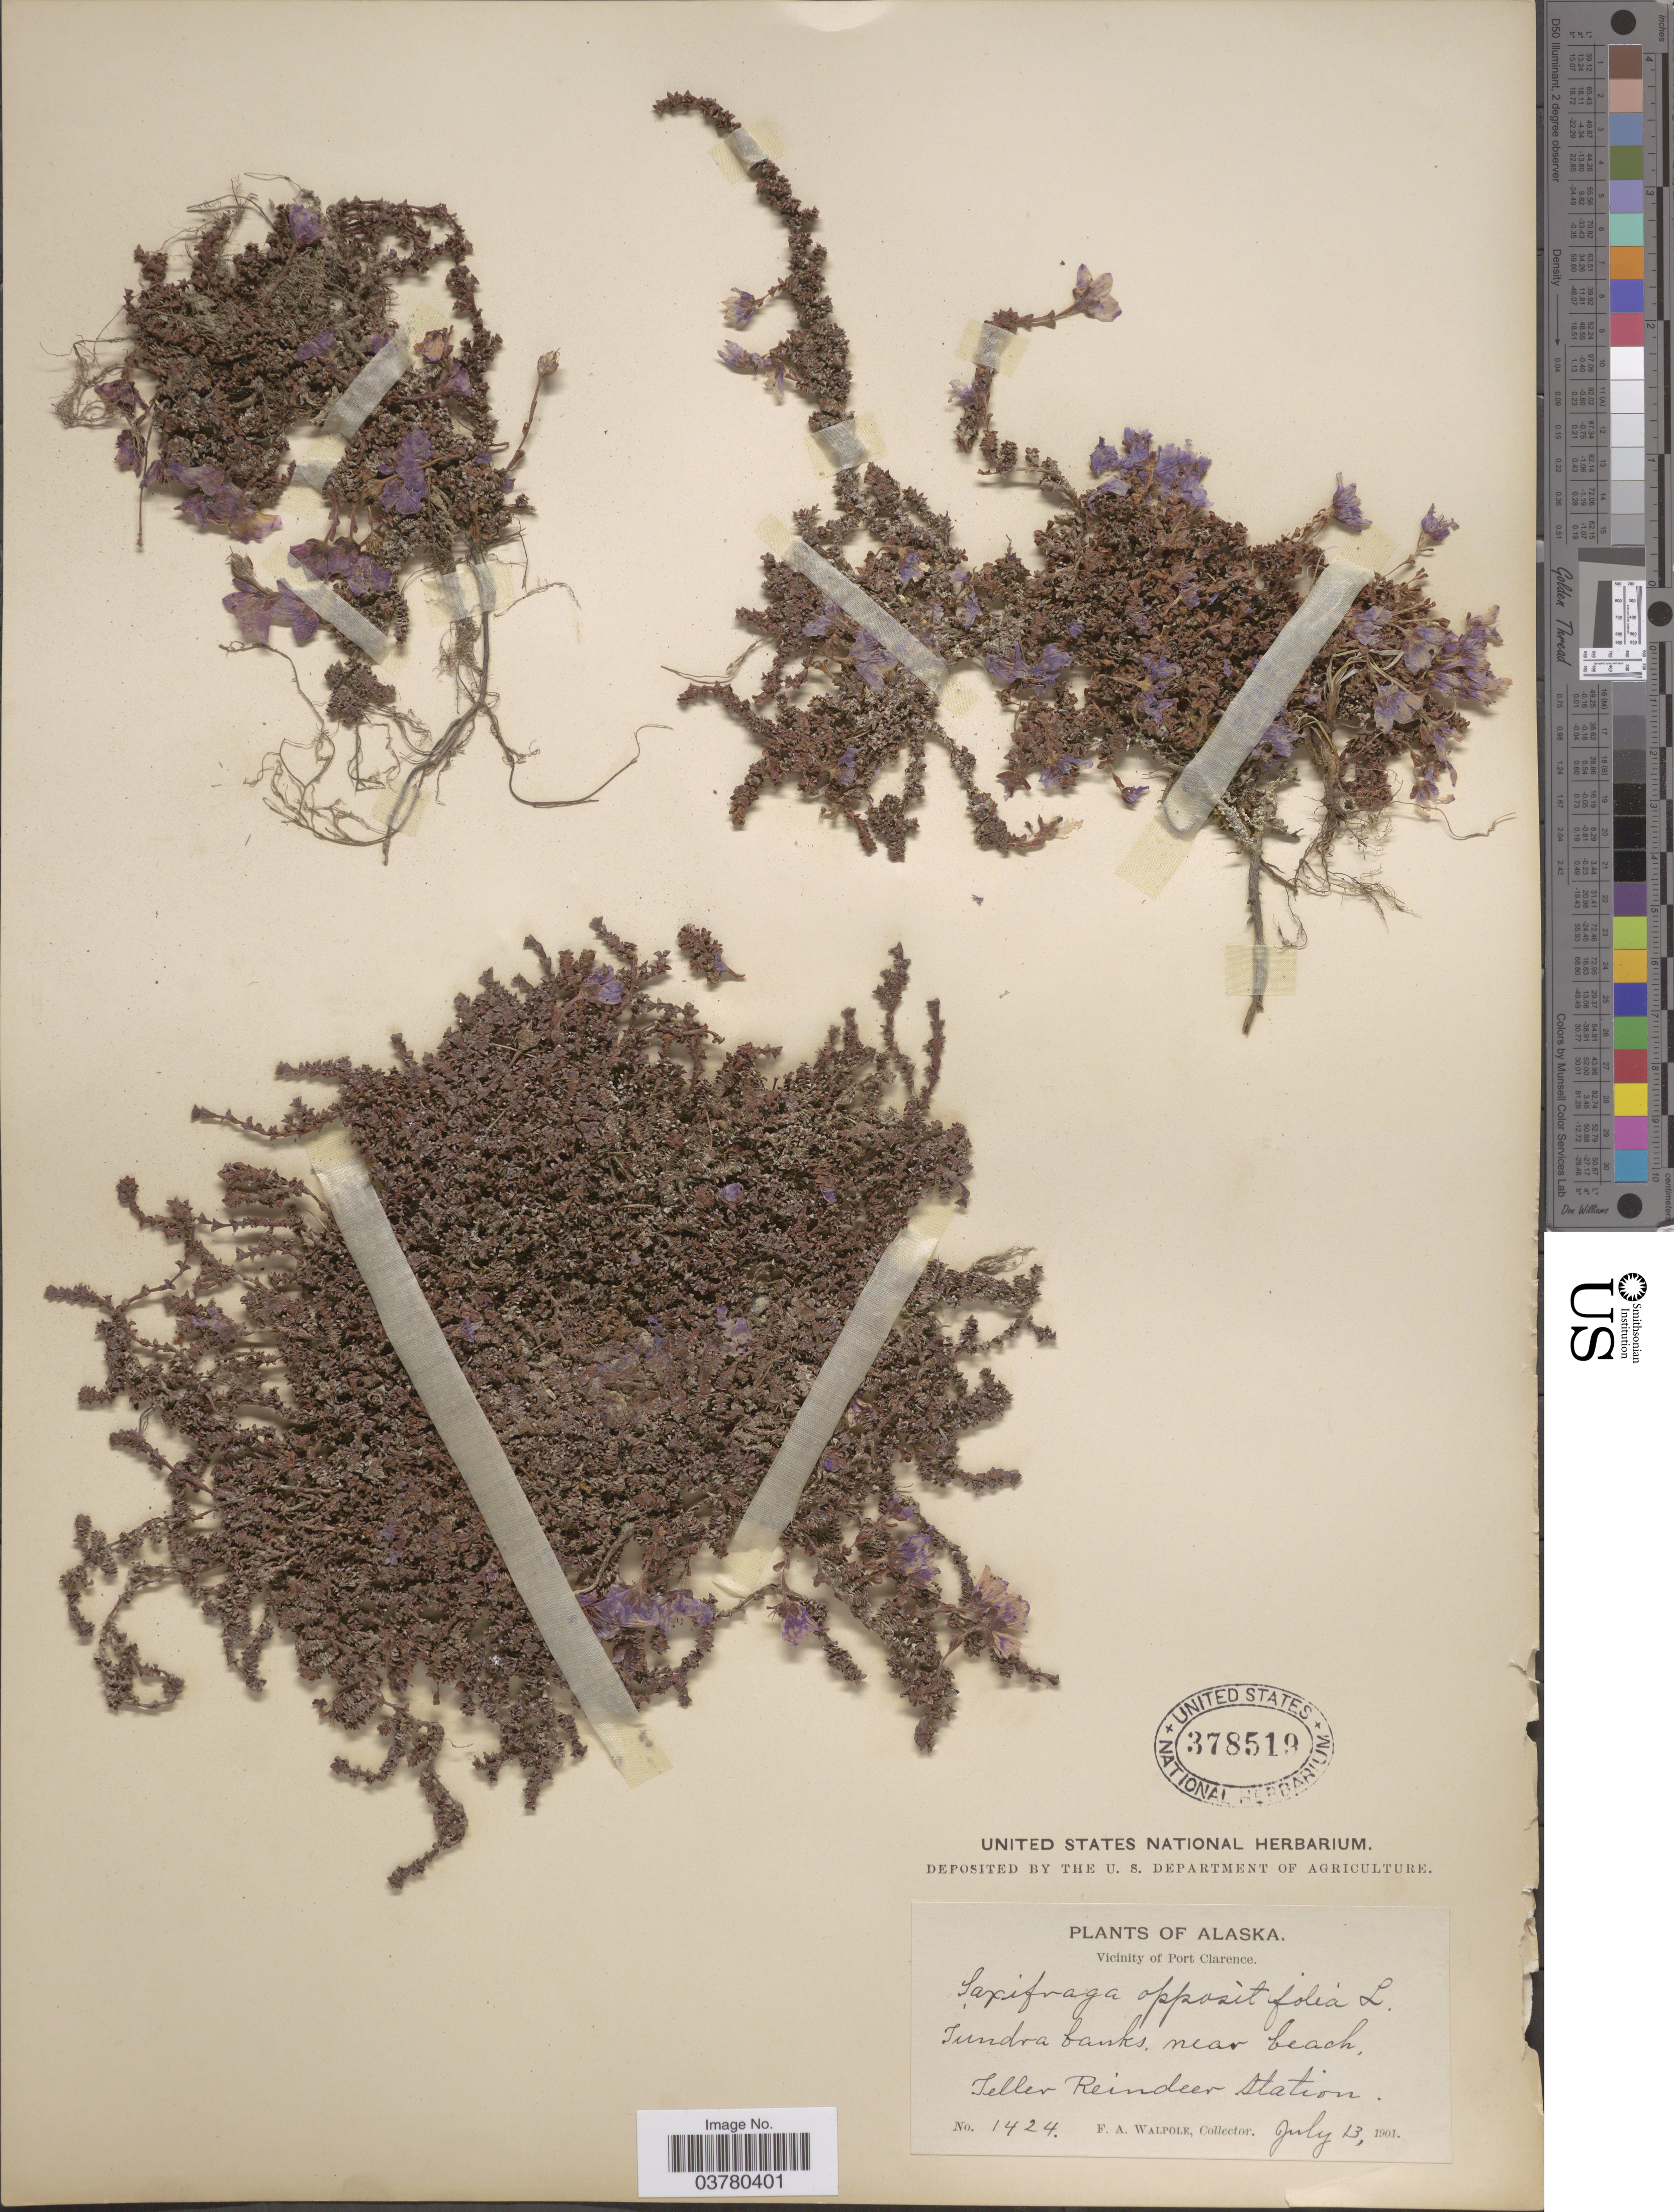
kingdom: Plantae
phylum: Tracheophyta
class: Magnoliopsida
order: Saxifragales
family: Saxifragaceae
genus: Saxifraga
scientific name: Saxifraga oppositifolia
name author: L.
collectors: F. Walpole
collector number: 1424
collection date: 1901-07-13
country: United States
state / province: Alaska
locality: Vicinity of Port Clarence. Tundra banks, near beach, Teller Reindeer Station.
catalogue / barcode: US 378519